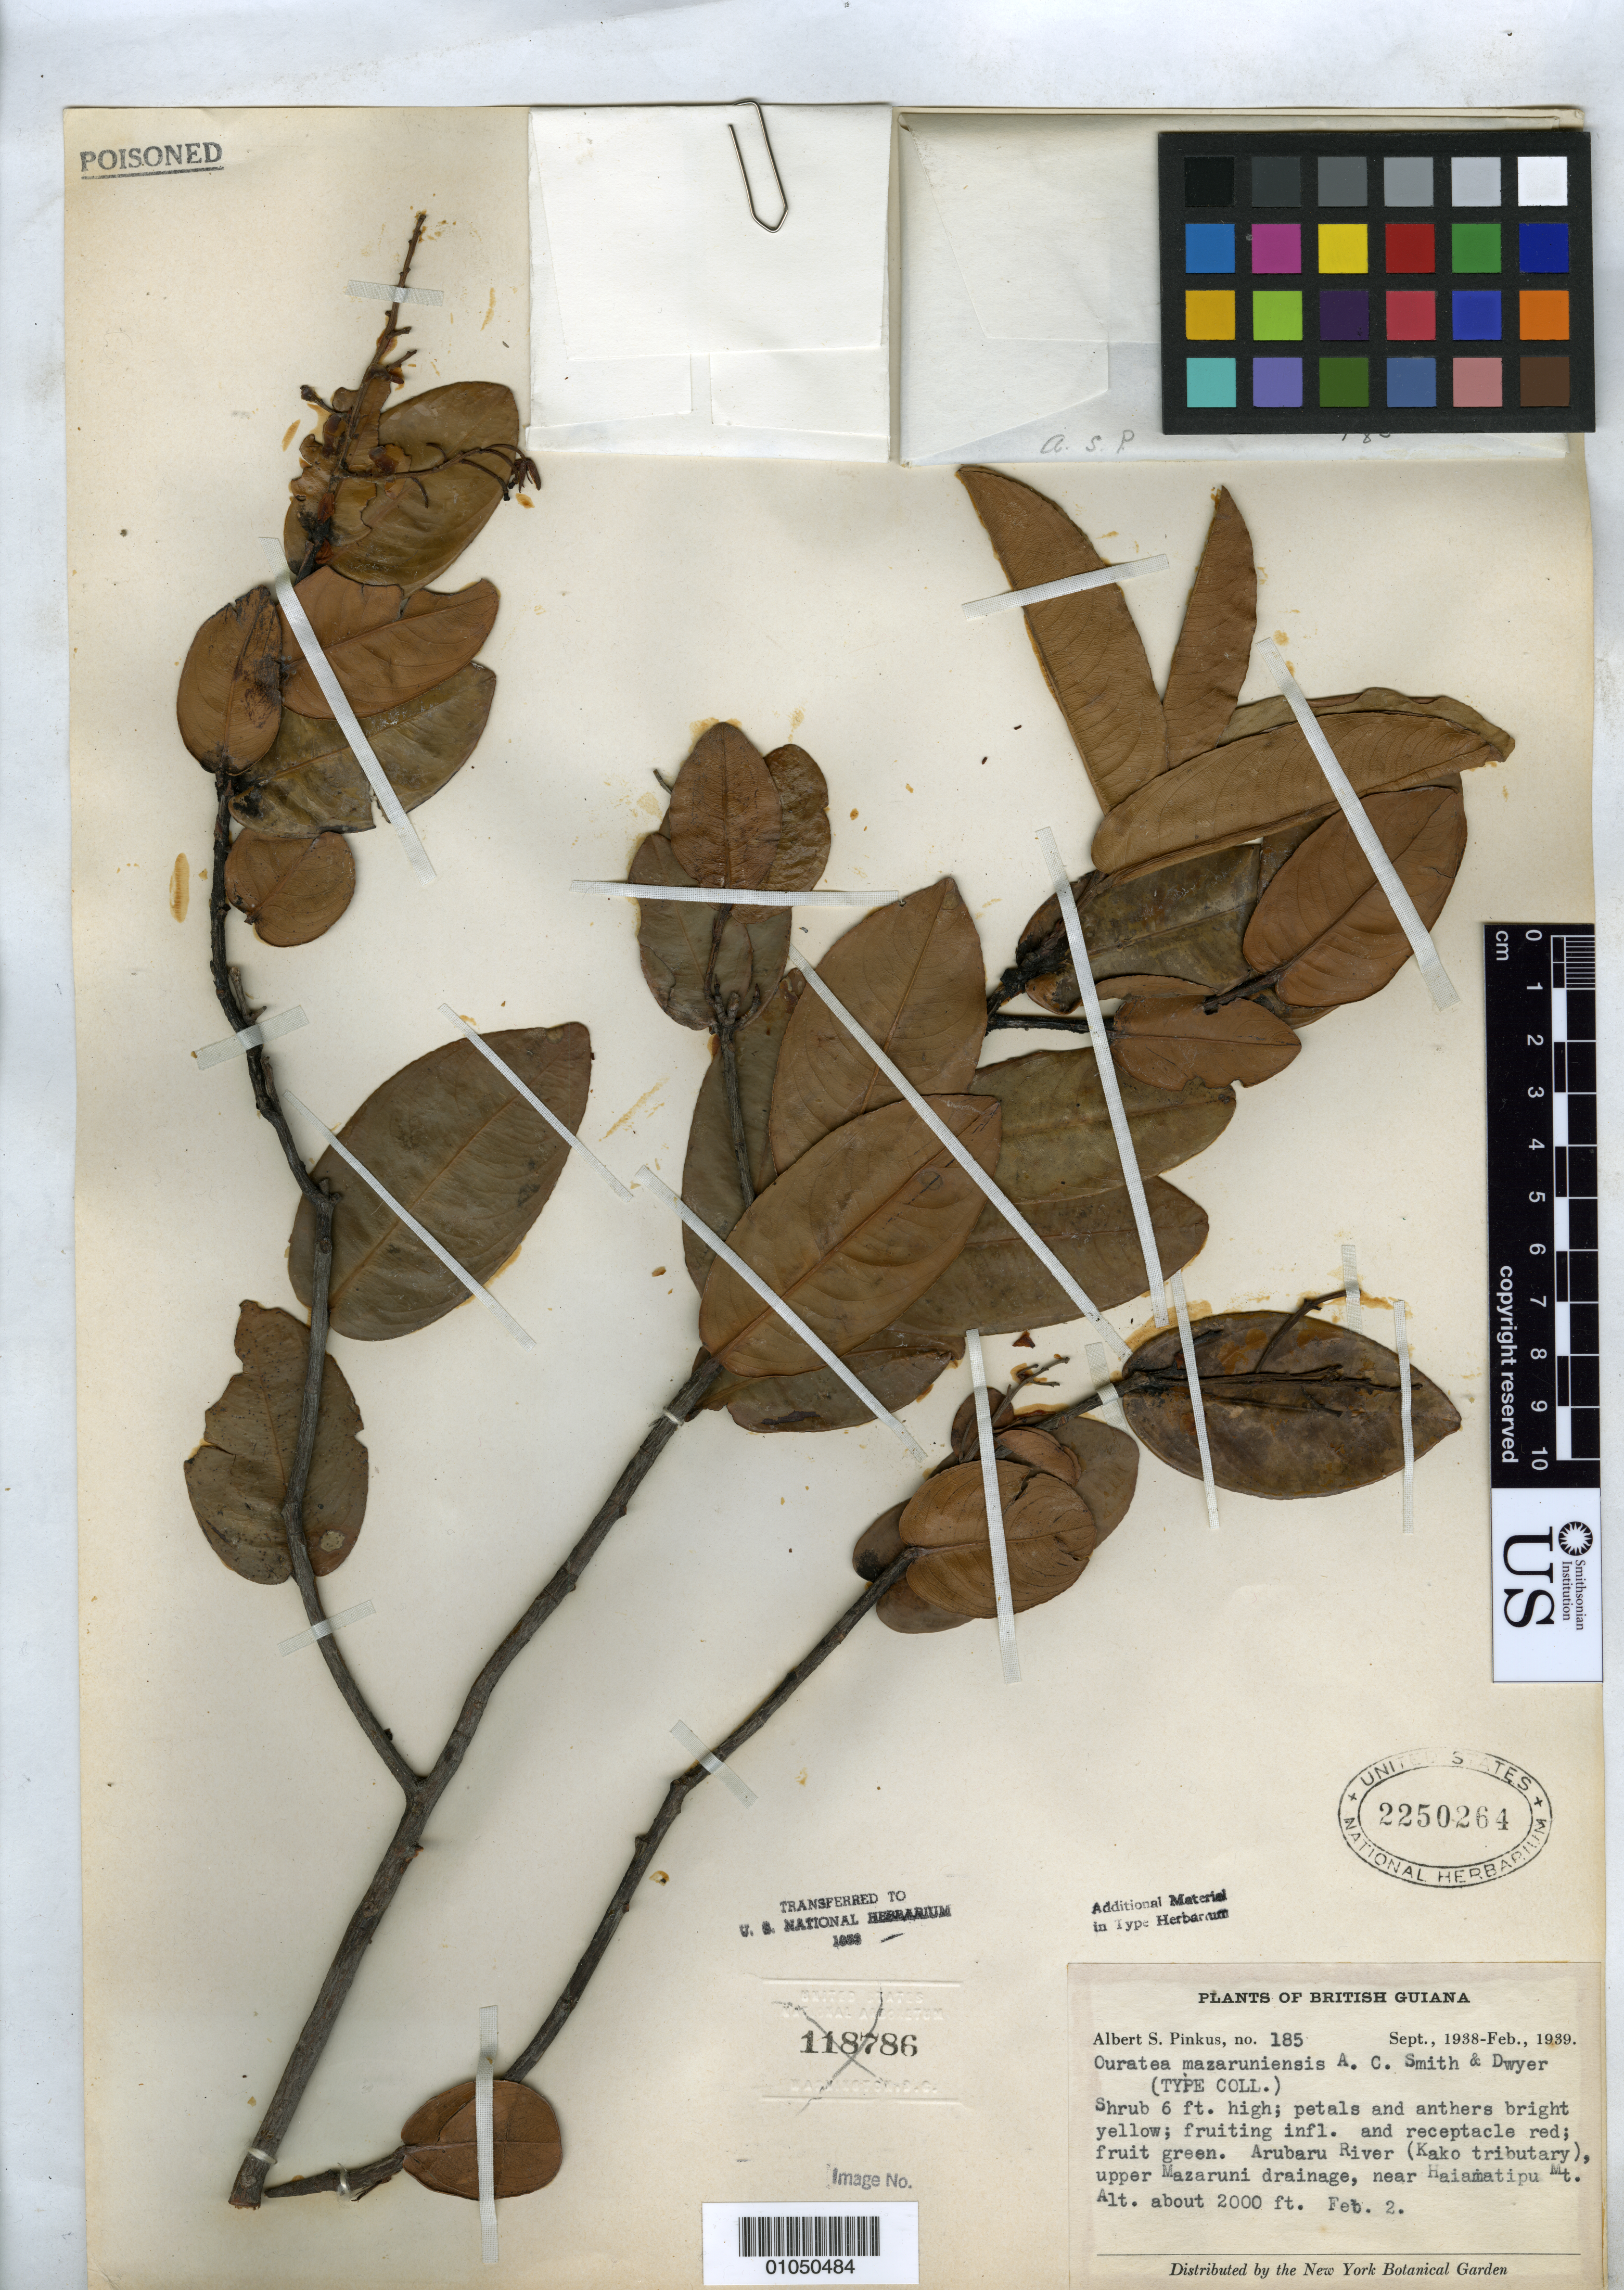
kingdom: Plantae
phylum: Tracheophyta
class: Magnoliopsida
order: Malpighiales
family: Ochnaceae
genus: Ouratea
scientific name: Ouratea mazaruniensis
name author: A.C. Sm. & Dwyer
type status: Isotype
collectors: A. Pinkus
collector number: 185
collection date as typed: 02 Feb 1939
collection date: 1939-02-02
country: Guyana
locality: British Guiana. Arubaru River (Kako Tributary), upper Mazaruni drainage, near Haiamatipu Mt.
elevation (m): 610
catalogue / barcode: US 2250264